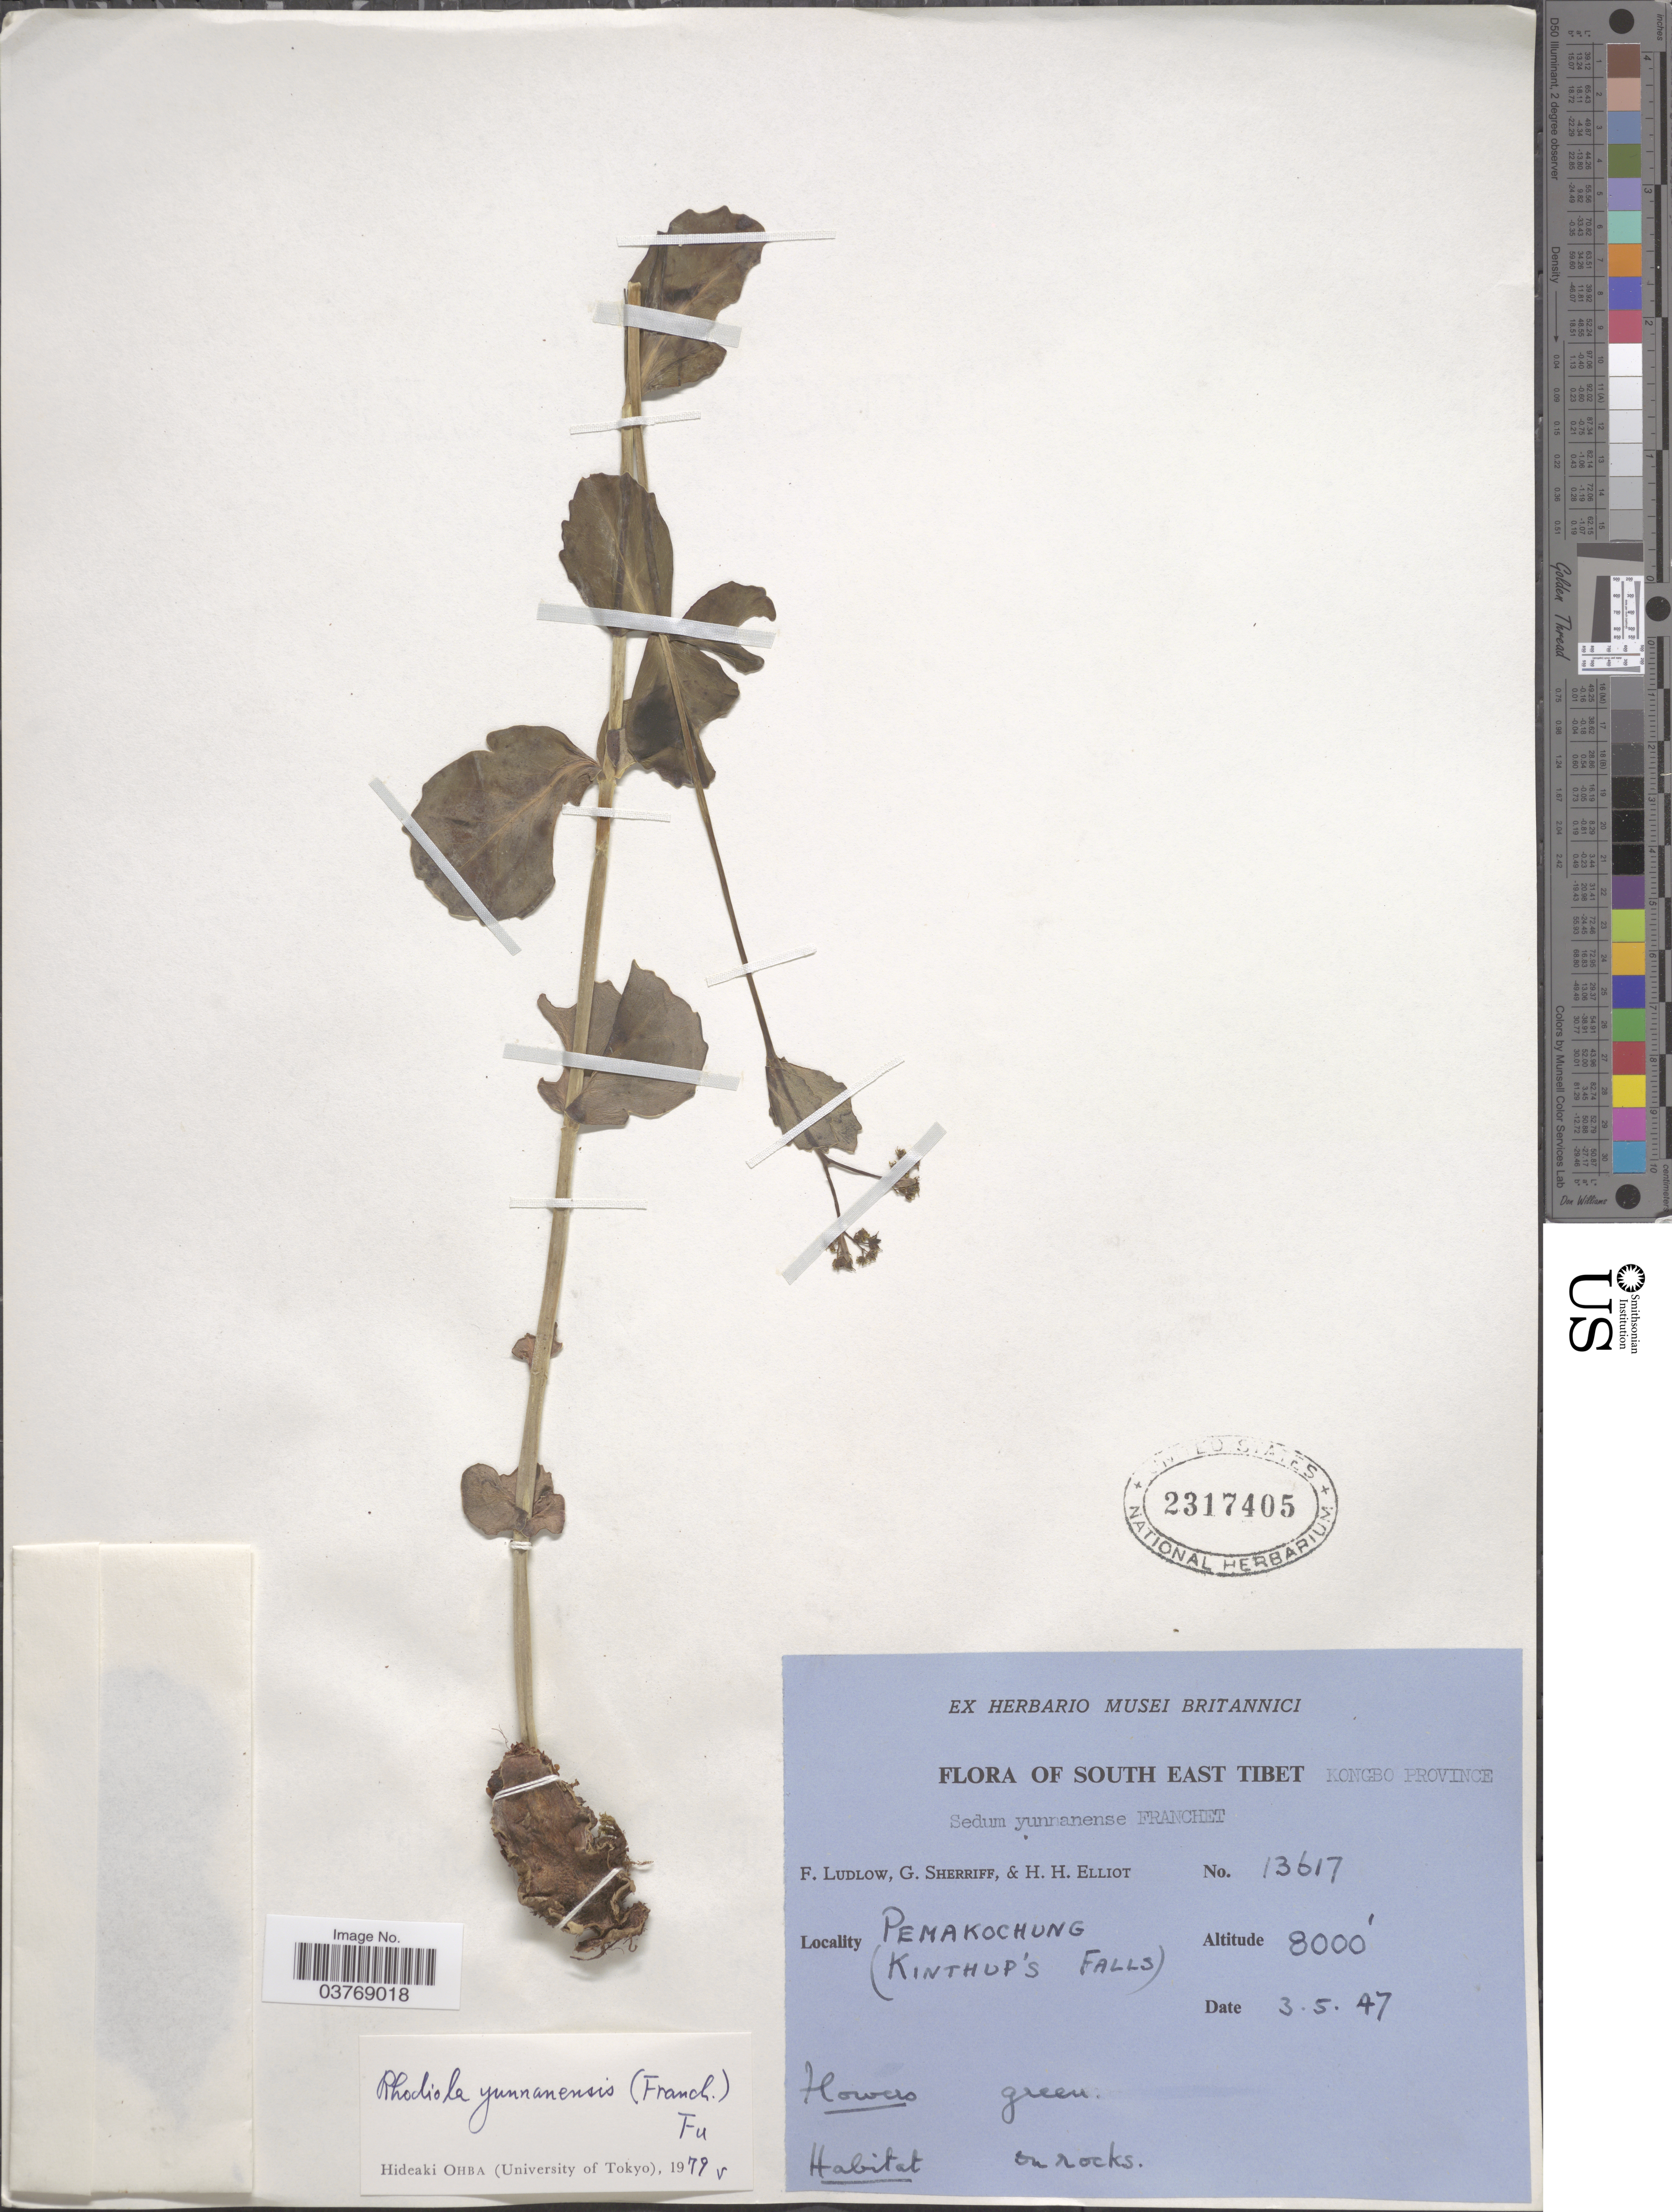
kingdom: Plantae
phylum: Tracheophyta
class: Magnoliopsida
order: Saxifragales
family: Crassulaceae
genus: Rhodiola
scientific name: Rhodiola yunnanensis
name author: (Franch.) S.H. Fu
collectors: F. Ludlow, G. Sherriff & H. H. Elliot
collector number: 13617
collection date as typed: Transcribed d/m/y: 3/5/47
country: China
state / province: Xizang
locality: South East Tibet. Kongbo Province. Pemakochung. (Kinthup's Falls).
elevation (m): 2438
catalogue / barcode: US 2317405